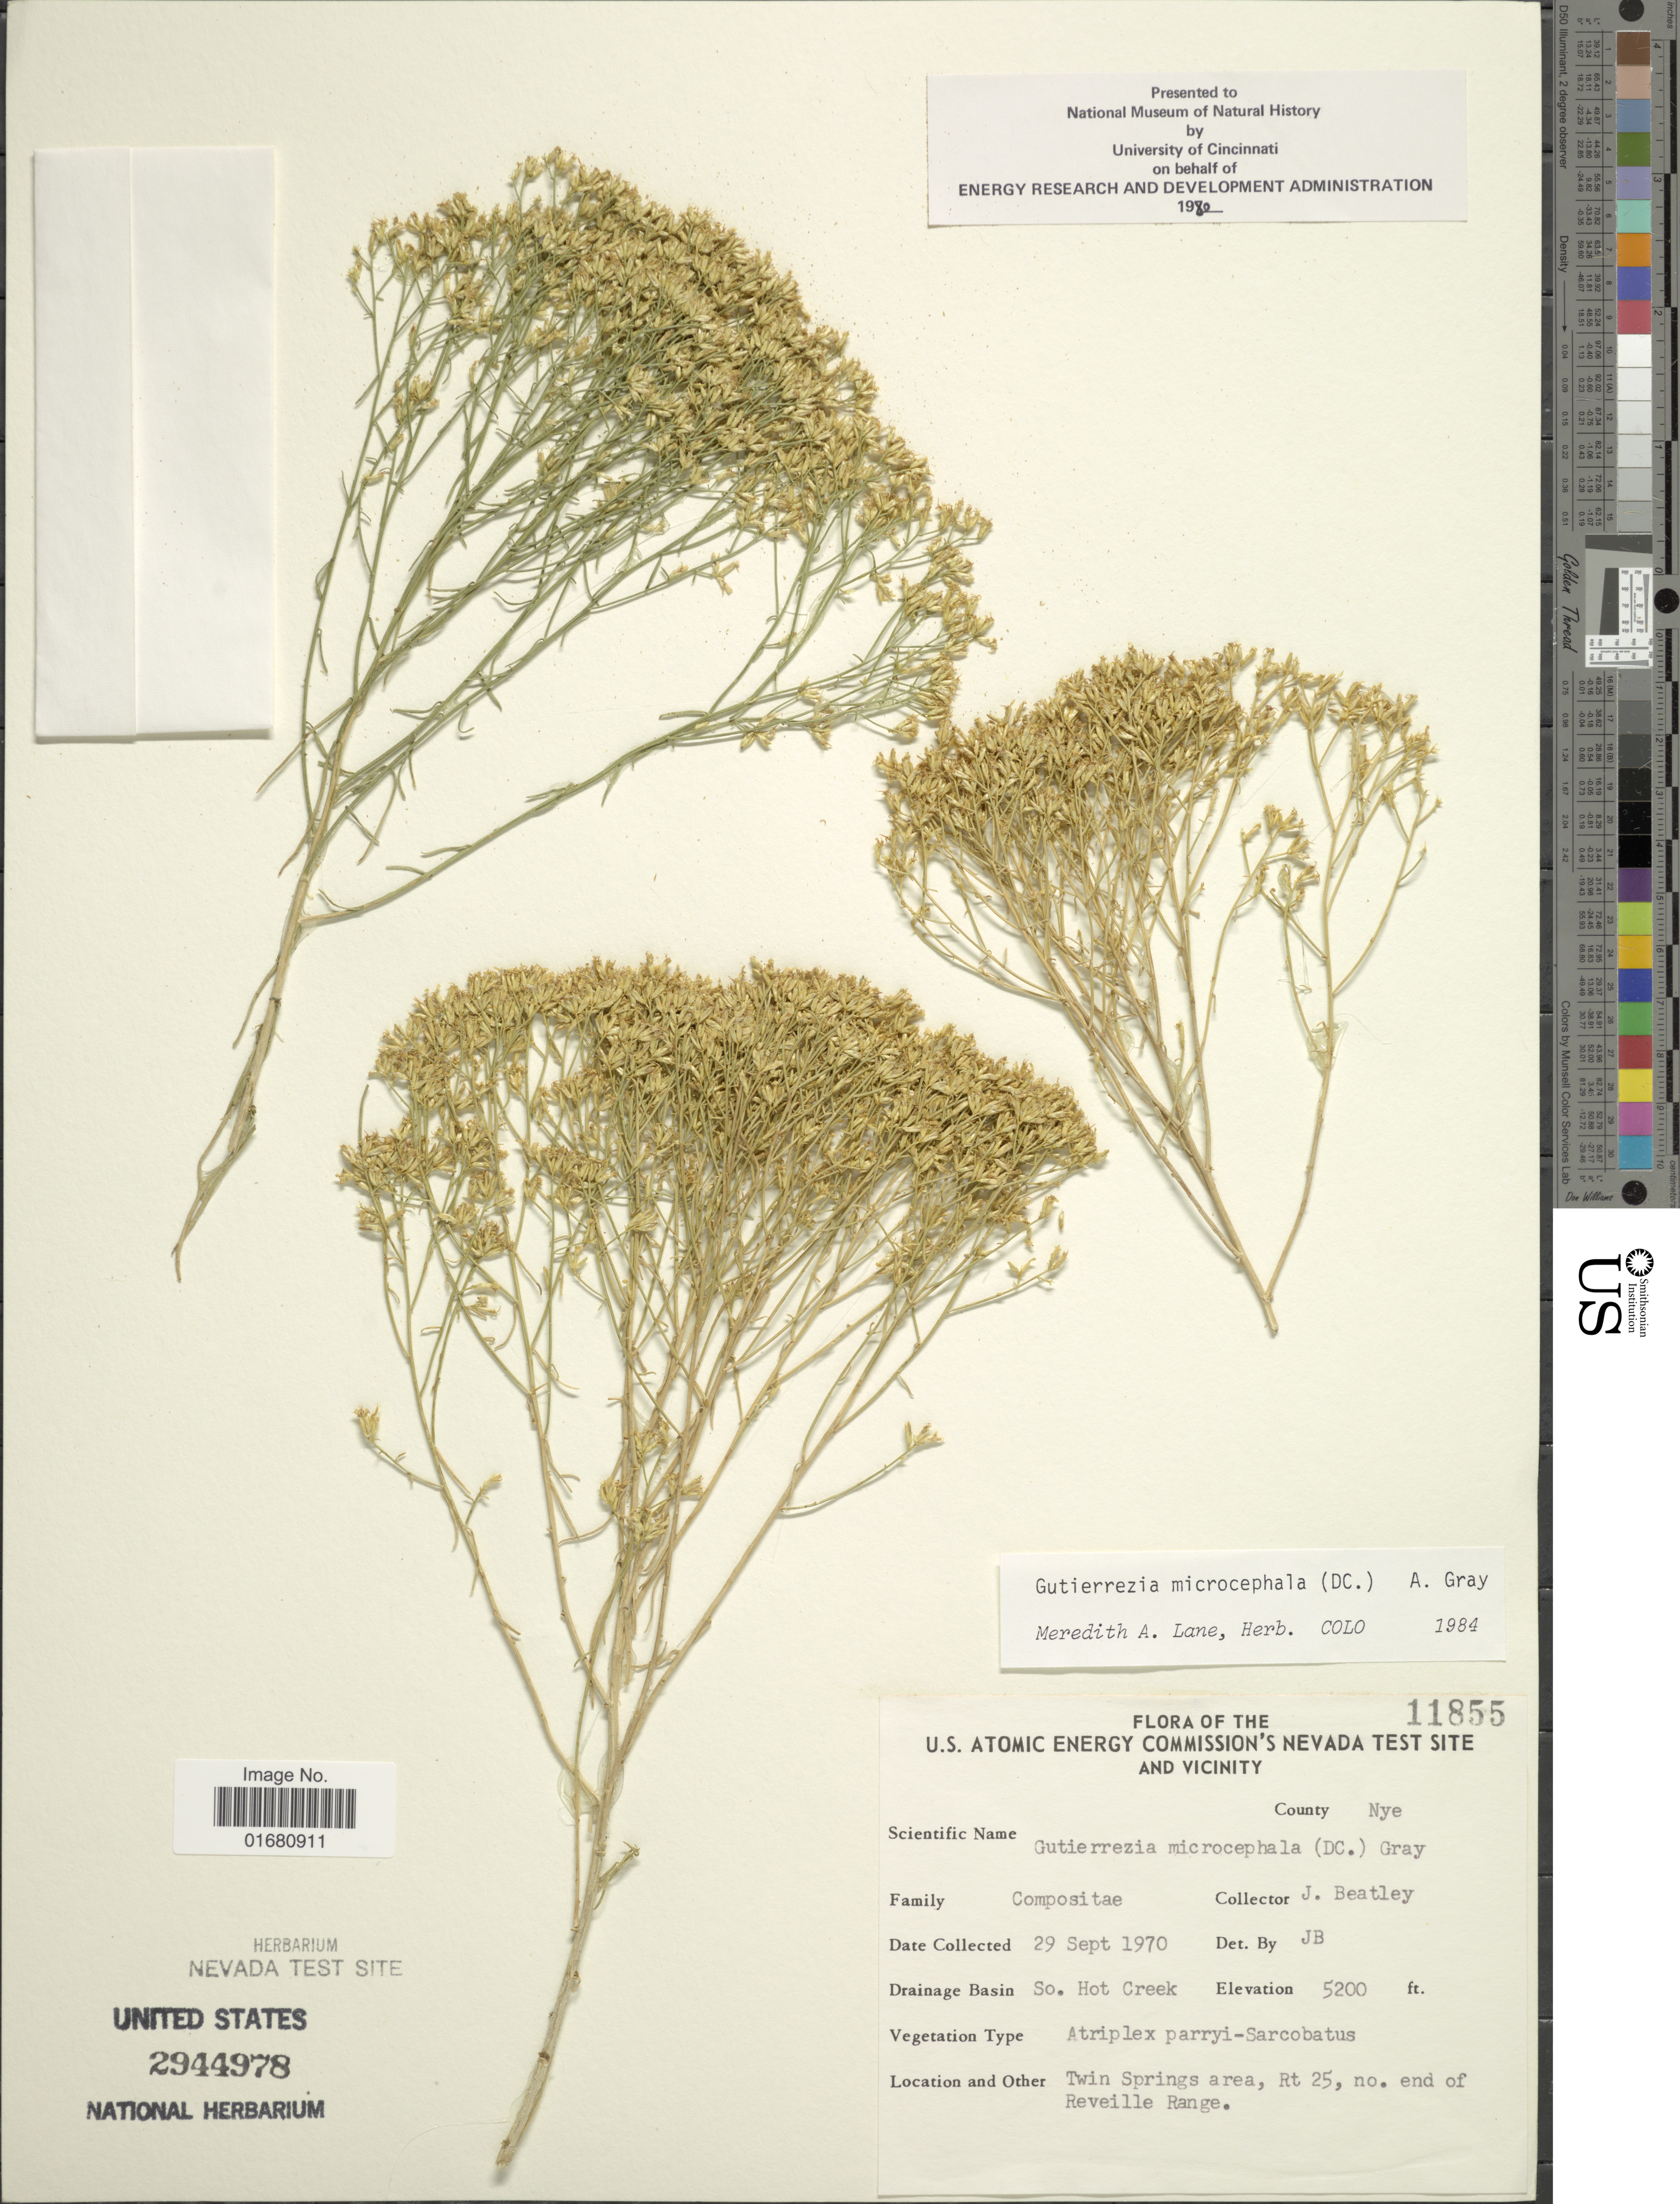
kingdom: Plantae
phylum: Tracheophyta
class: Magnoliopsida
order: Asterales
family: Asteraceae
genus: Gutierrezia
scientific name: Gutierrezia microcephala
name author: (DC.) A. Gray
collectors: J. C. Beatley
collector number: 11855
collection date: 1970-09-29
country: United States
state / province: Nevada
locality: U.S. Atomic Energy Commission's Nevada test site and Vicinity, Drainage Basin: so. Hot Creek, Twin Springs area, Rt. 25, no. end of Reveille Range, County Nye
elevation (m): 1585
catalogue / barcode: US 2944978